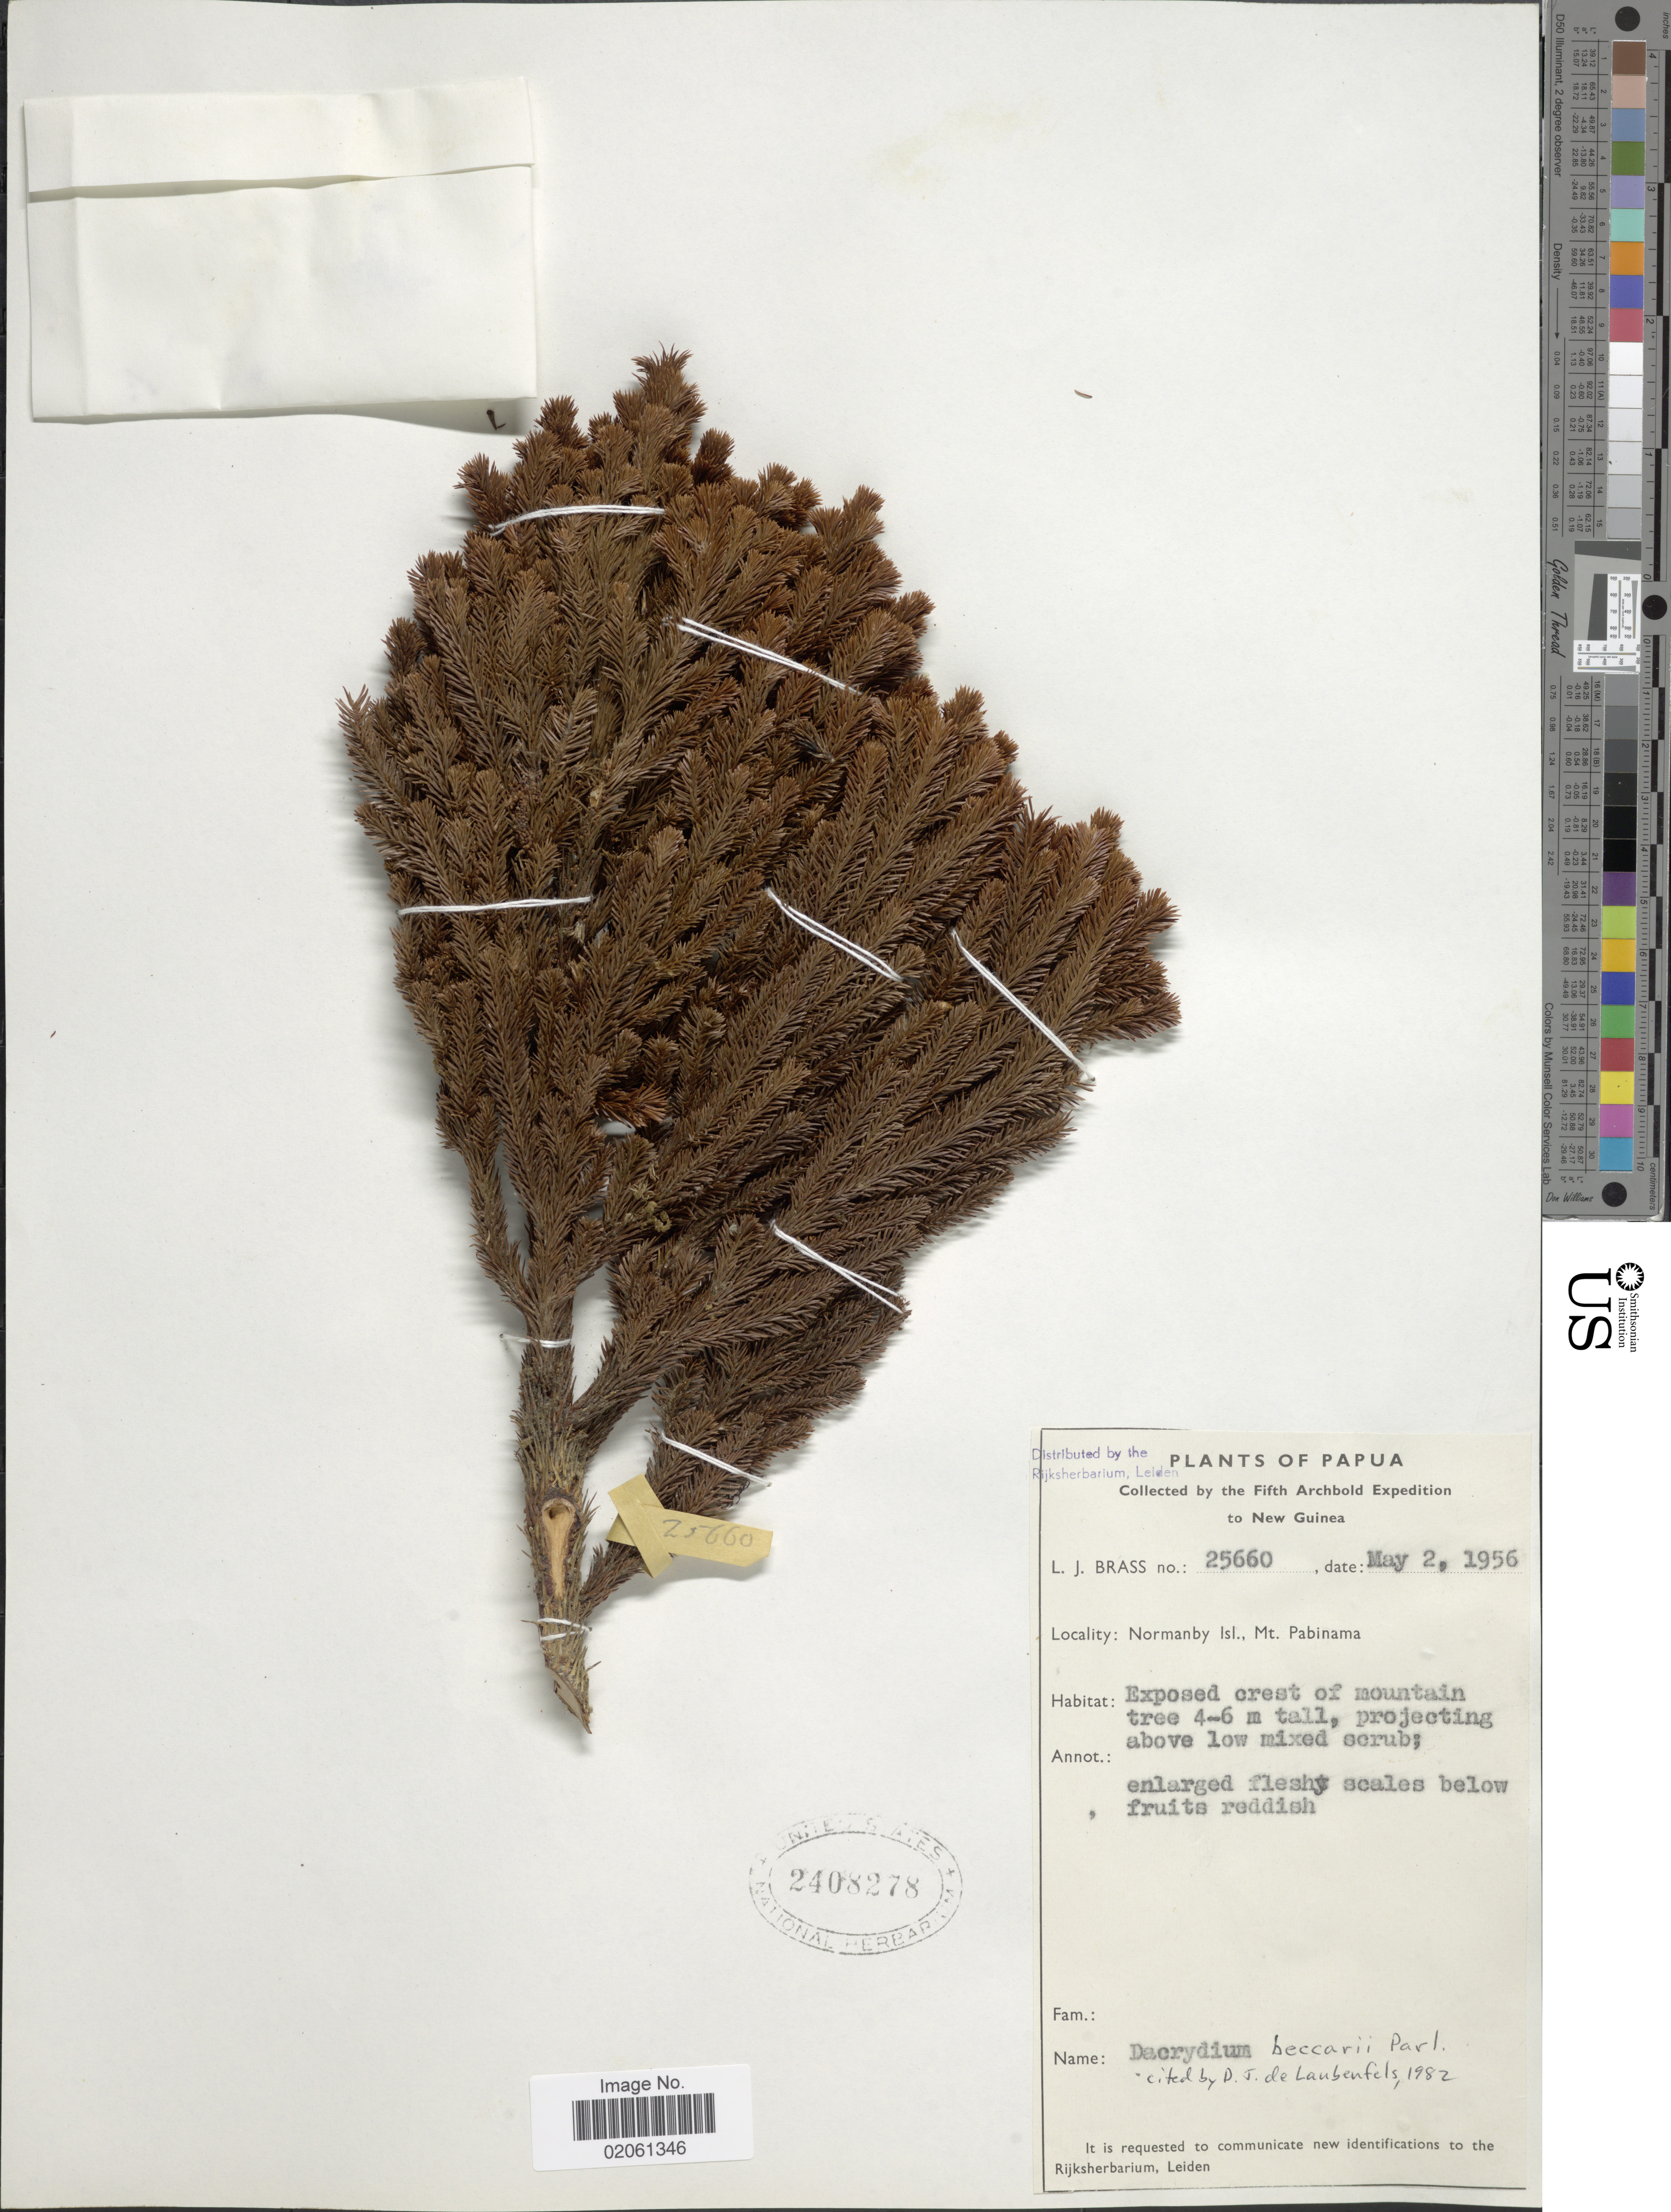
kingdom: Plantae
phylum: Tracheophyta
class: Pinopsida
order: Pinales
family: Podocarpaceae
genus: Dacrydium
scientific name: Dacrydium beccarii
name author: Parl.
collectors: L. J. Brass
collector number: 25660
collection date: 1956-05-02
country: Papua New Guinea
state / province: Milne Bay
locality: Papua. New Guinea. Normanby Isl., Mt. Pabinama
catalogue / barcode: US 2408278